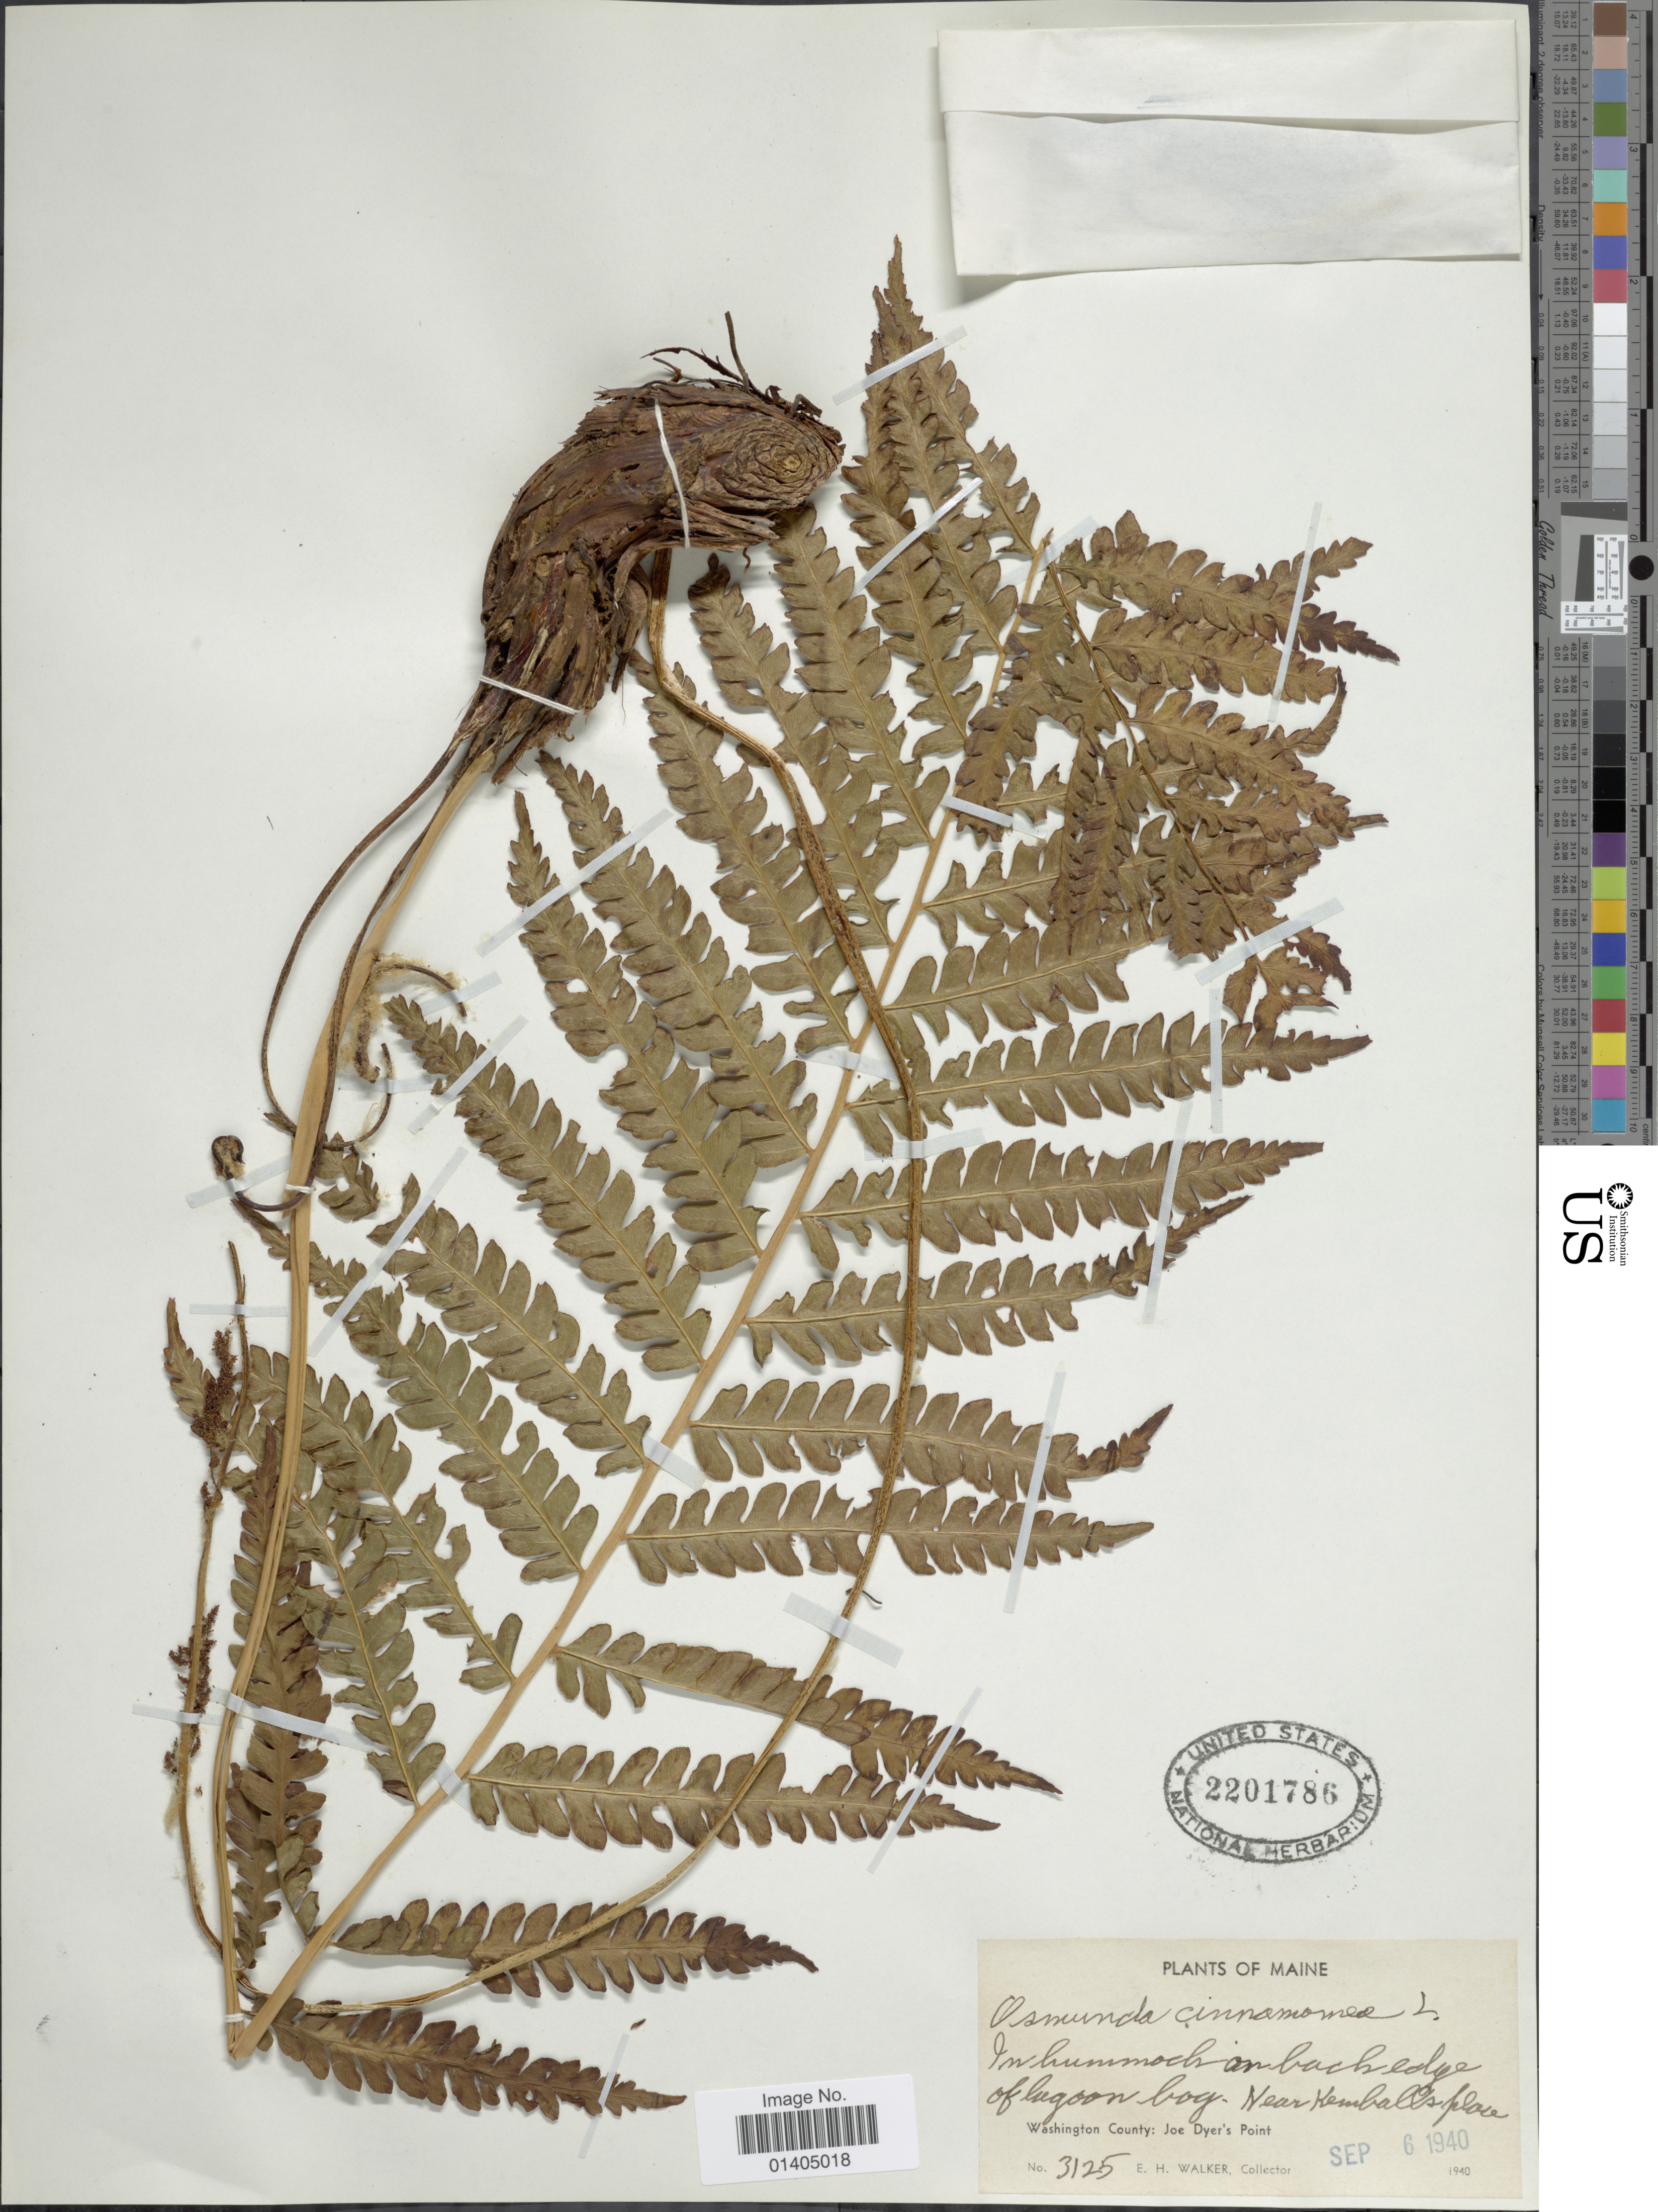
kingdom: Plantae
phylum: Tracheophyta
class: Polypodiopsida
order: Osmundales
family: Osmundaceae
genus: Osmundastrum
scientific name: Osmundastrum cinnamomeum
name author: (L.) C. Presl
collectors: E. H. Walker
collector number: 3125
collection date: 1940-09-06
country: United States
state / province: Maine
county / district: Washington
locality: In hummoch on bach edge of lugoon bog. Near Kemballs place, Washington County: Joe Dyer's Point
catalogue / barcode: US 2201786